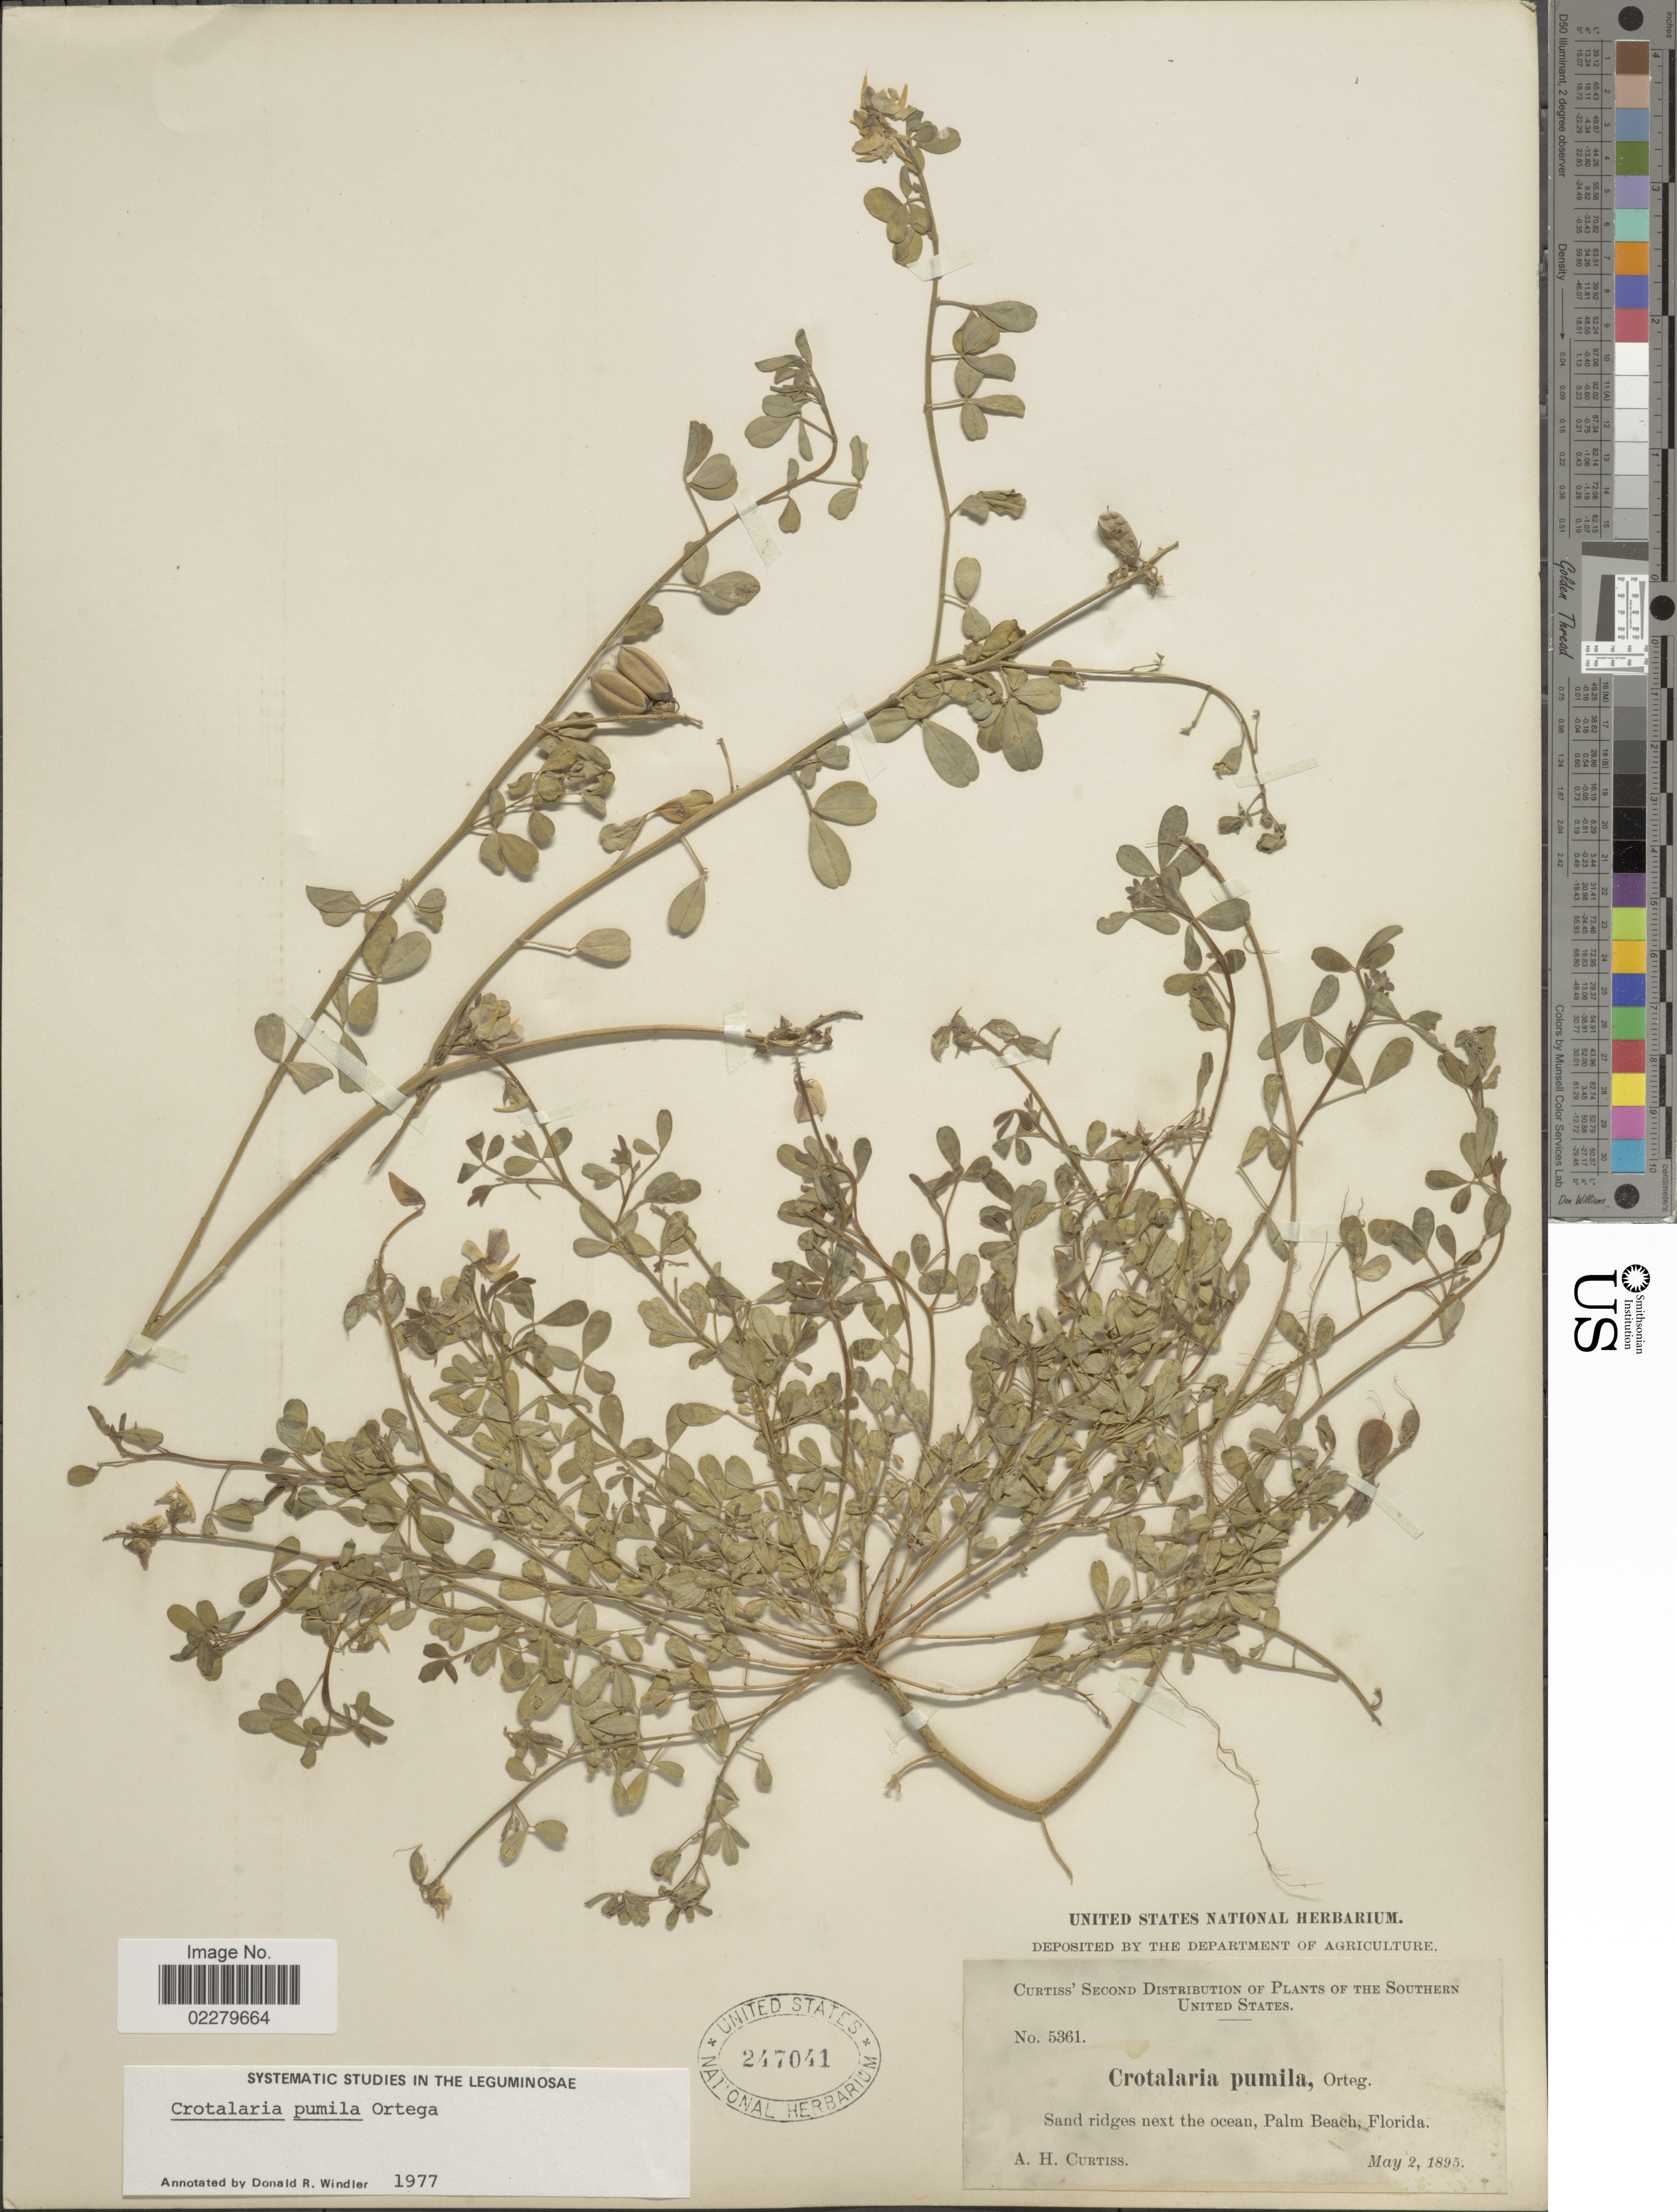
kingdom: Plantae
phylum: Tracheophyta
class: Magnoliopsida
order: Fabales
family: Fabaceae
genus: Crotalaria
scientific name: Crotalaria pumila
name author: Ortega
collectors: A. H. Curtiss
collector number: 5361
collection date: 1895-05-02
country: United States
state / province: Florida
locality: Southern United States. Sand ridges next the ocean, Palm Beach, Florida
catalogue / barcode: US 247041